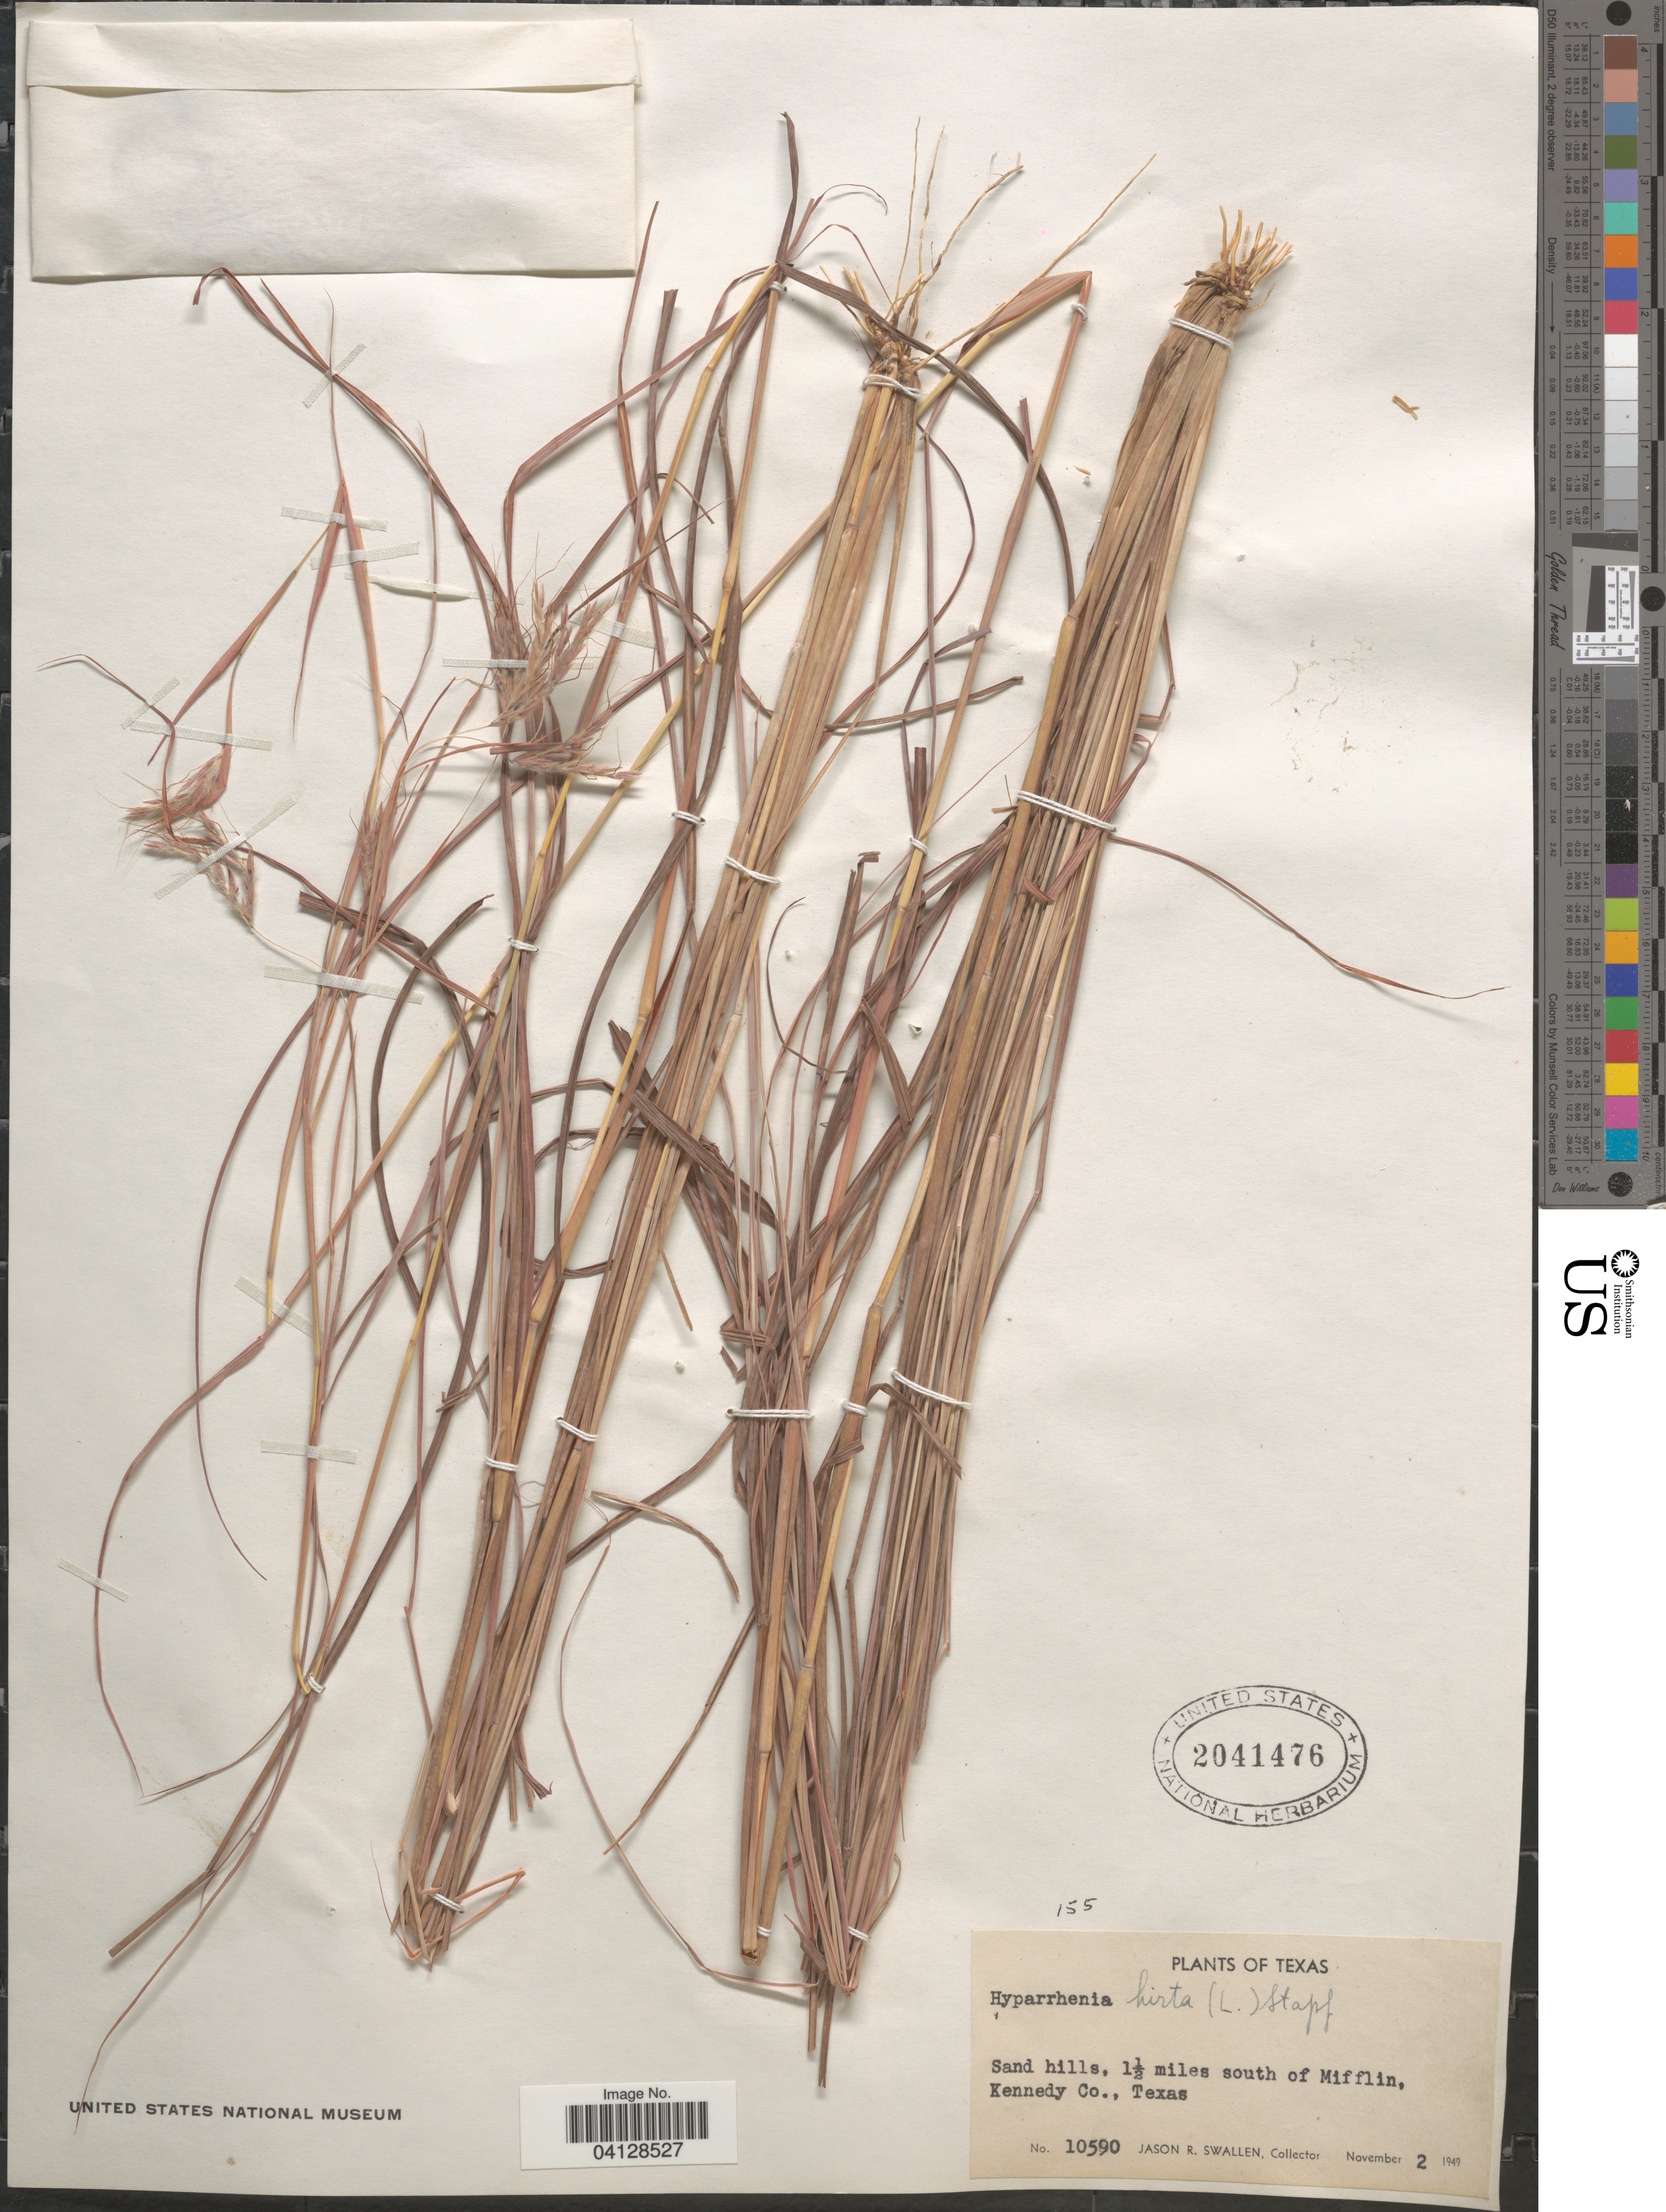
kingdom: Plantae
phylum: Tracheophyta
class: Liliopsida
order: Poales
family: Poaceae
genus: Hyparrhenia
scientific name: Hyparrhenia hirta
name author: (Nees) Stapf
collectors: J. R. Swallen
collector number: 10590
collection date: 1949-11-02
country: United States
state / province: Texas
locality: Sand hills, 1½ miles south of Mifflin, Kennedy Co.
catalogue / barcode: US 2041476